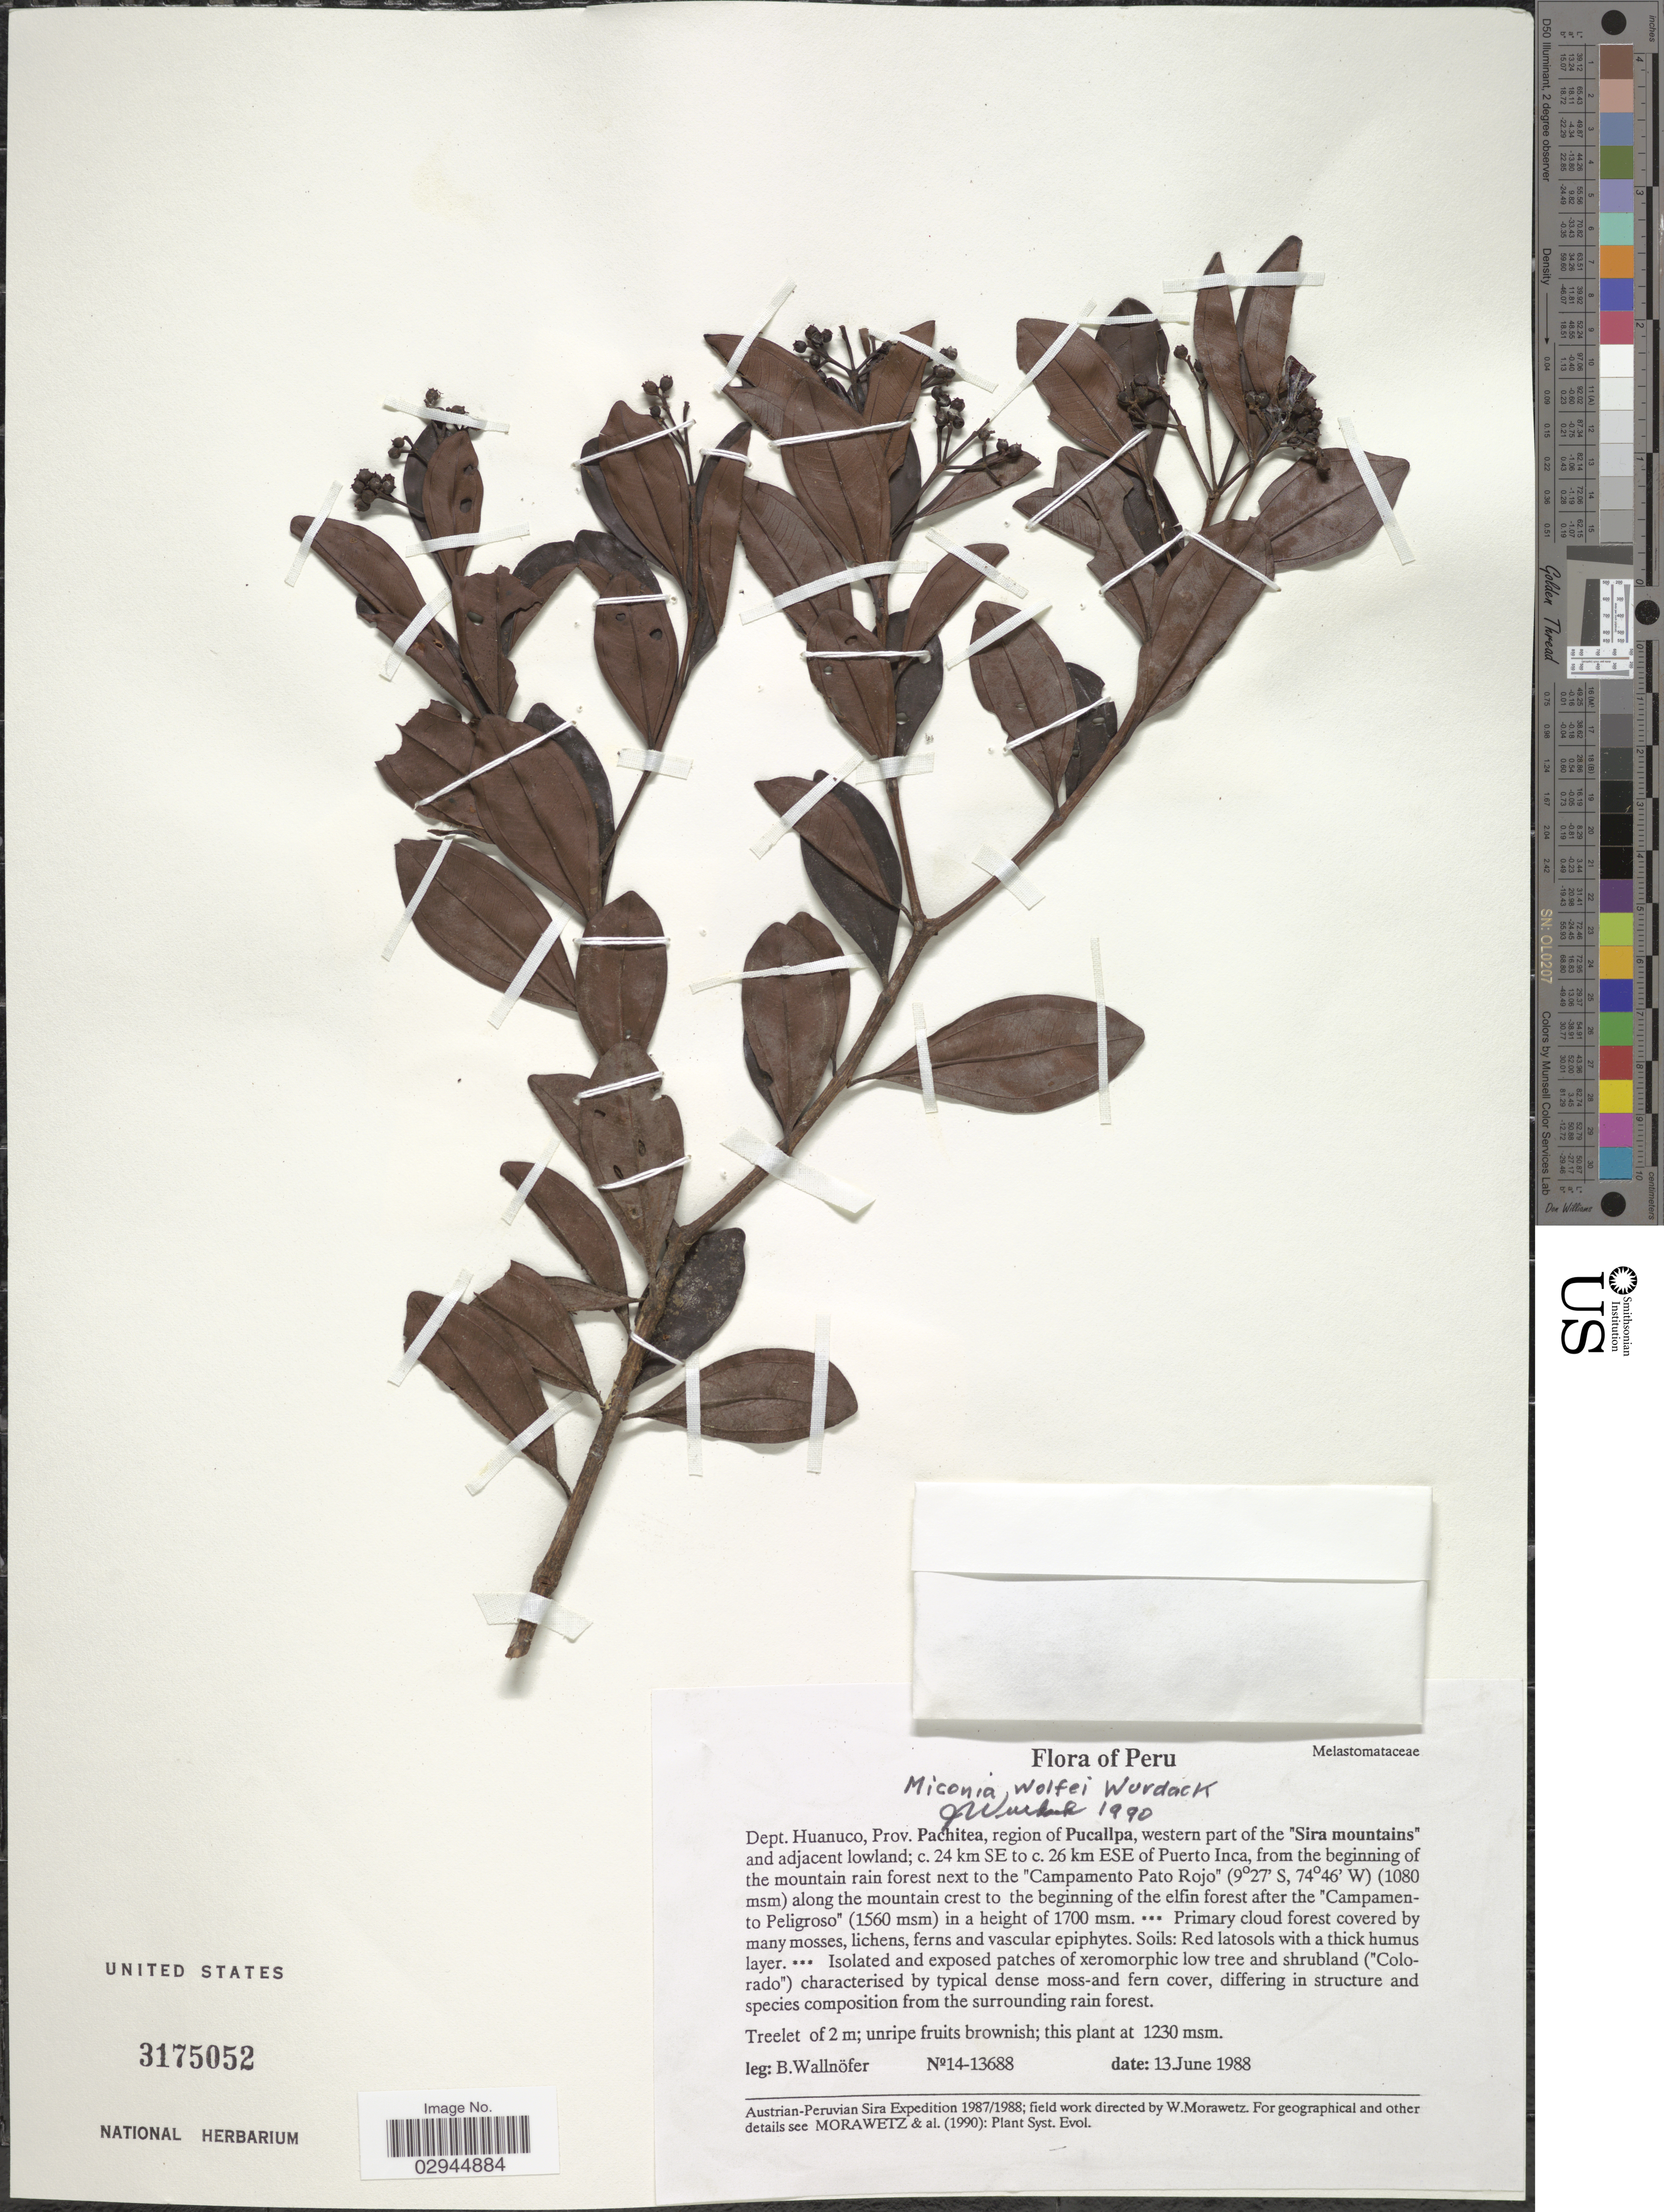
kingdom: Plantae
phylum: Tracheophyta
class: Magnoliopsida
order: Myrtales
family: Melastomataceae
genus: Miconia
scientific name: Miconia wolfei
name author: Wurdack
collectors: B. Wallnöfer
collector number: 14-13688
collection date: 1988-06-13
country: Peru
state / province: Huánuco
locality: Dept. Huanuco, Prov. Pachitea, region of Pucallpa, western part of the "Sira mountains" and adjacent lowland; c. 24 km SE to c. 26 km ESE of Puerto Inca, from the beginning of the mountain rain forest next to the "Campamento Pato Rojo" along the mountain crest to the beginning of the elfin forest after the "Campamento Peligroso".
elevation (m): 1230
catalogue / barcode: US 3175052